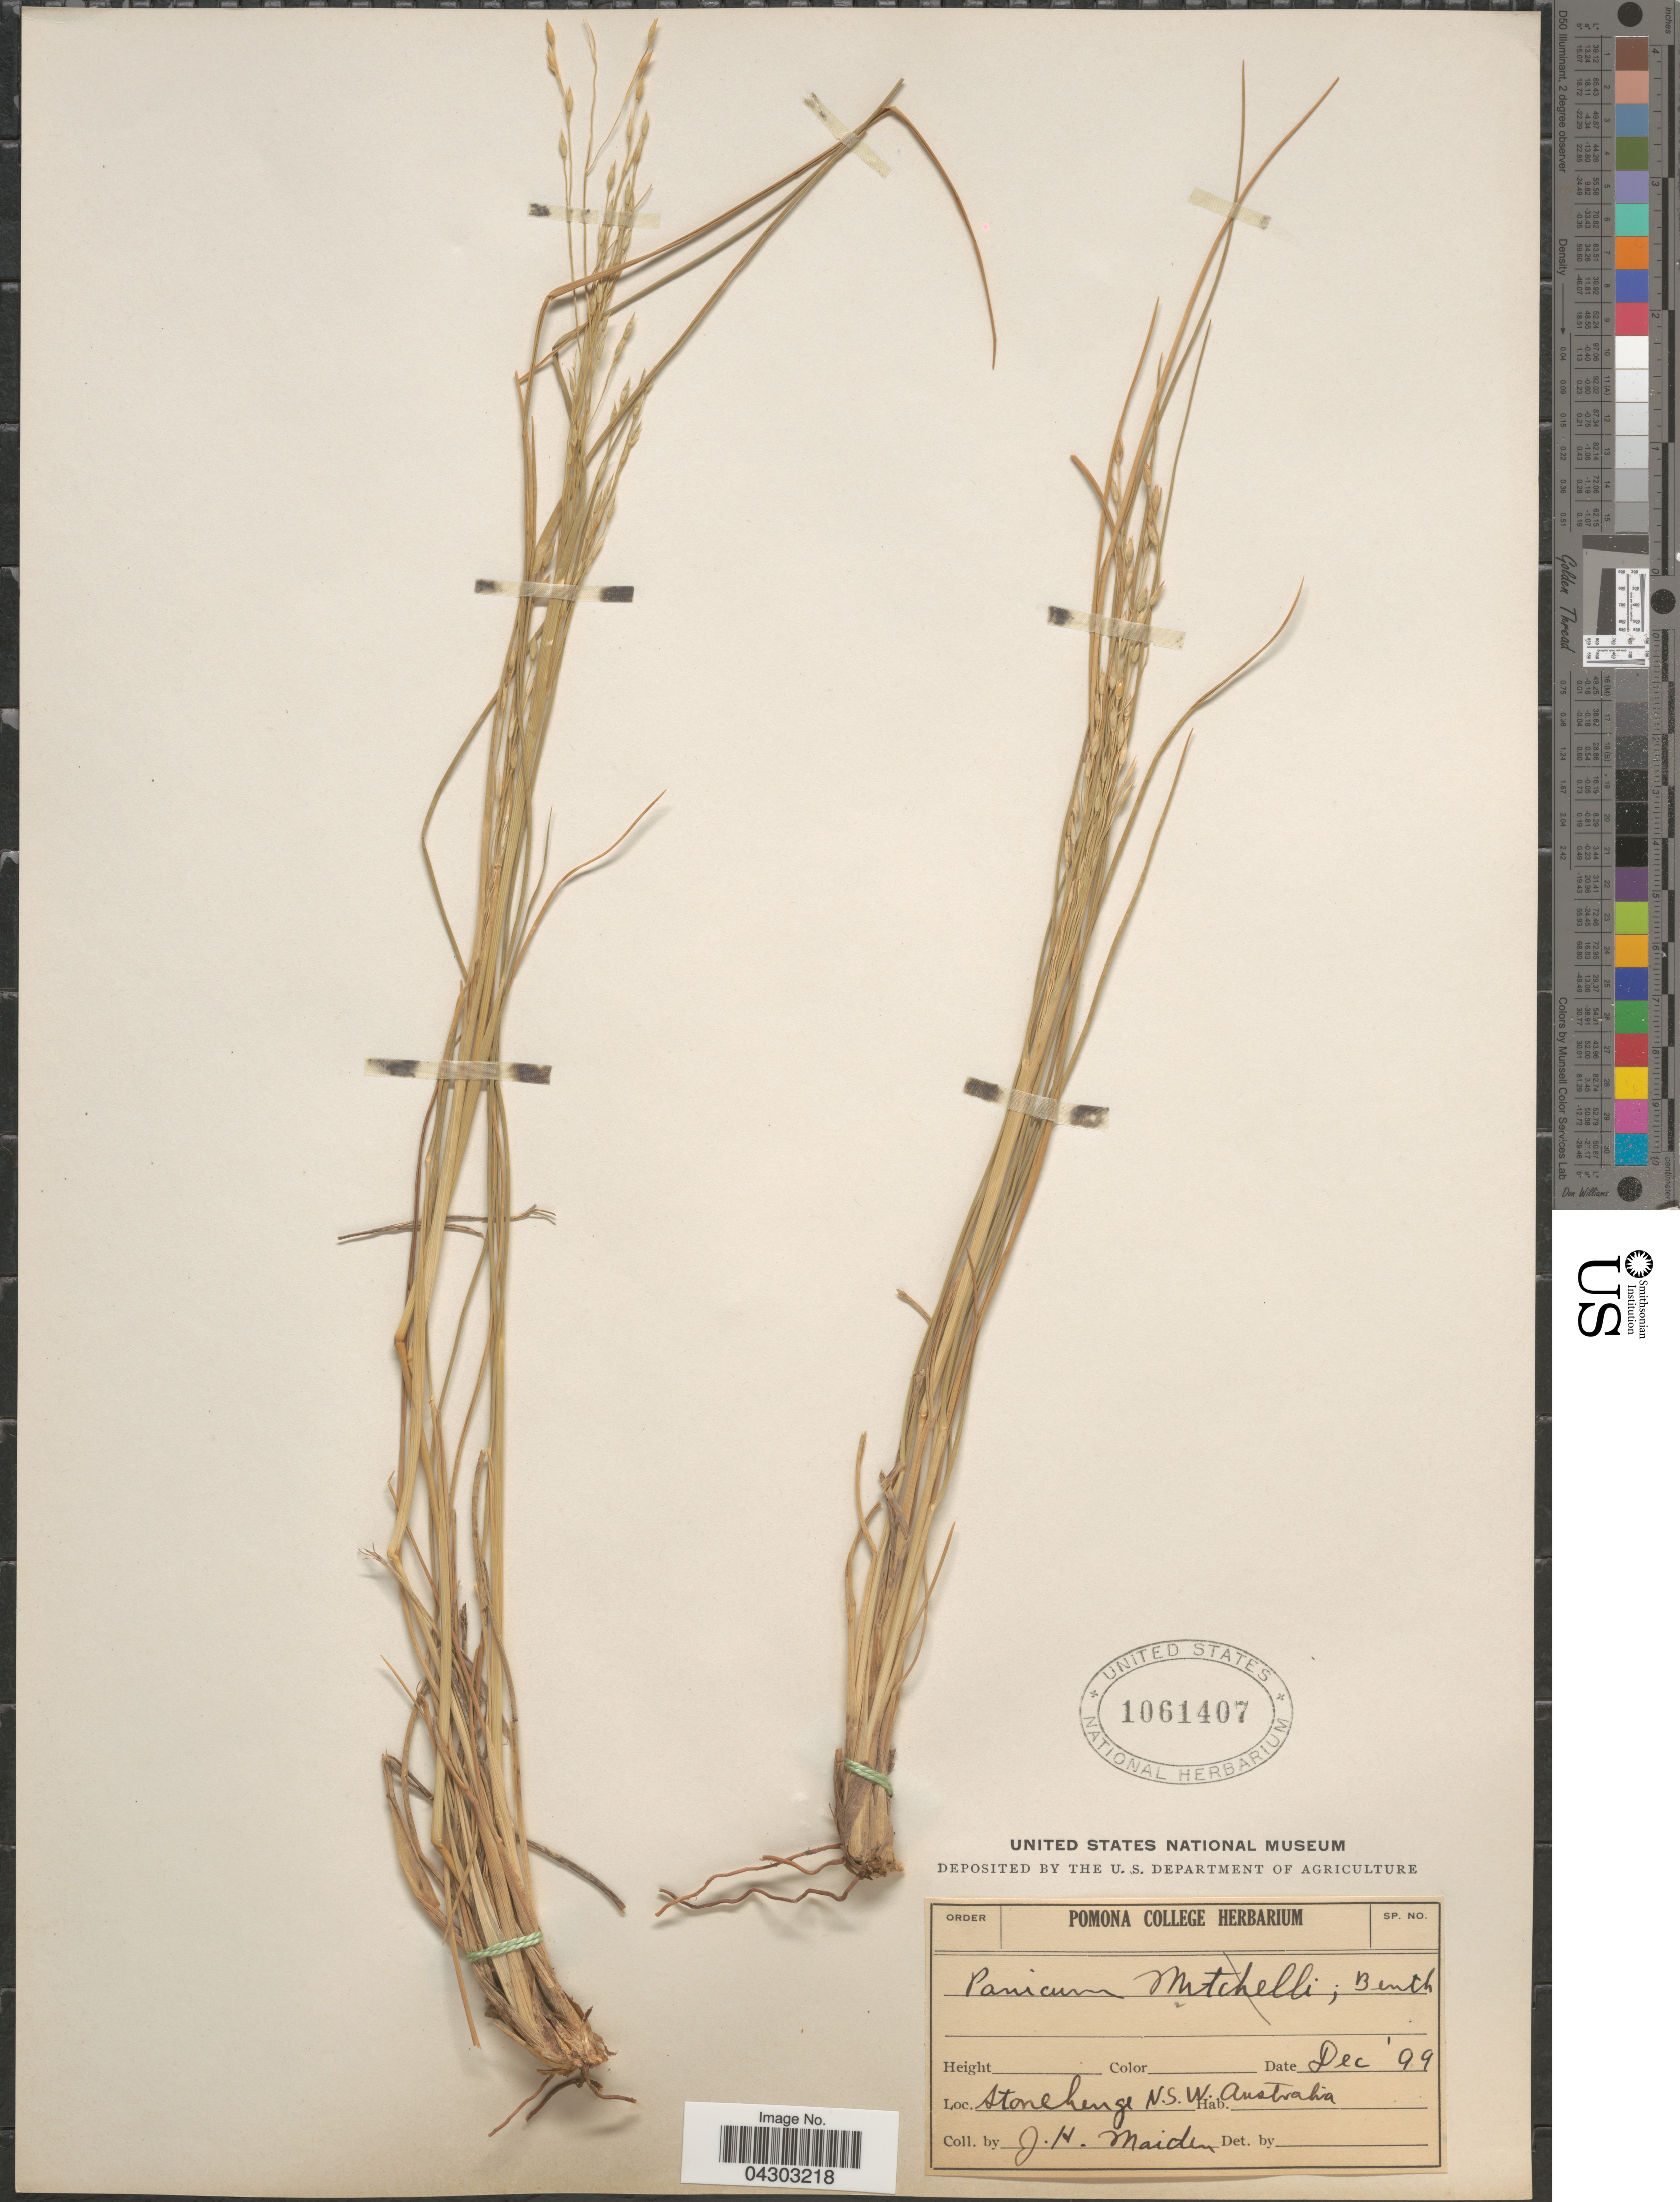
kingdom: Plantae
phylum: Tracheophyta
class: Liliopsida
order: Poales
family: Poaceae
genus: Panicum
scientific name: Panicum trachyrhachis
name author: Benth.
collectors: J. Maiden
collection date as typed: Transcribed d/m/y: /12/99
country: Australia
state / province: New South Wales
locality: Stonehenge.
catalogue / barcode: US 1061407